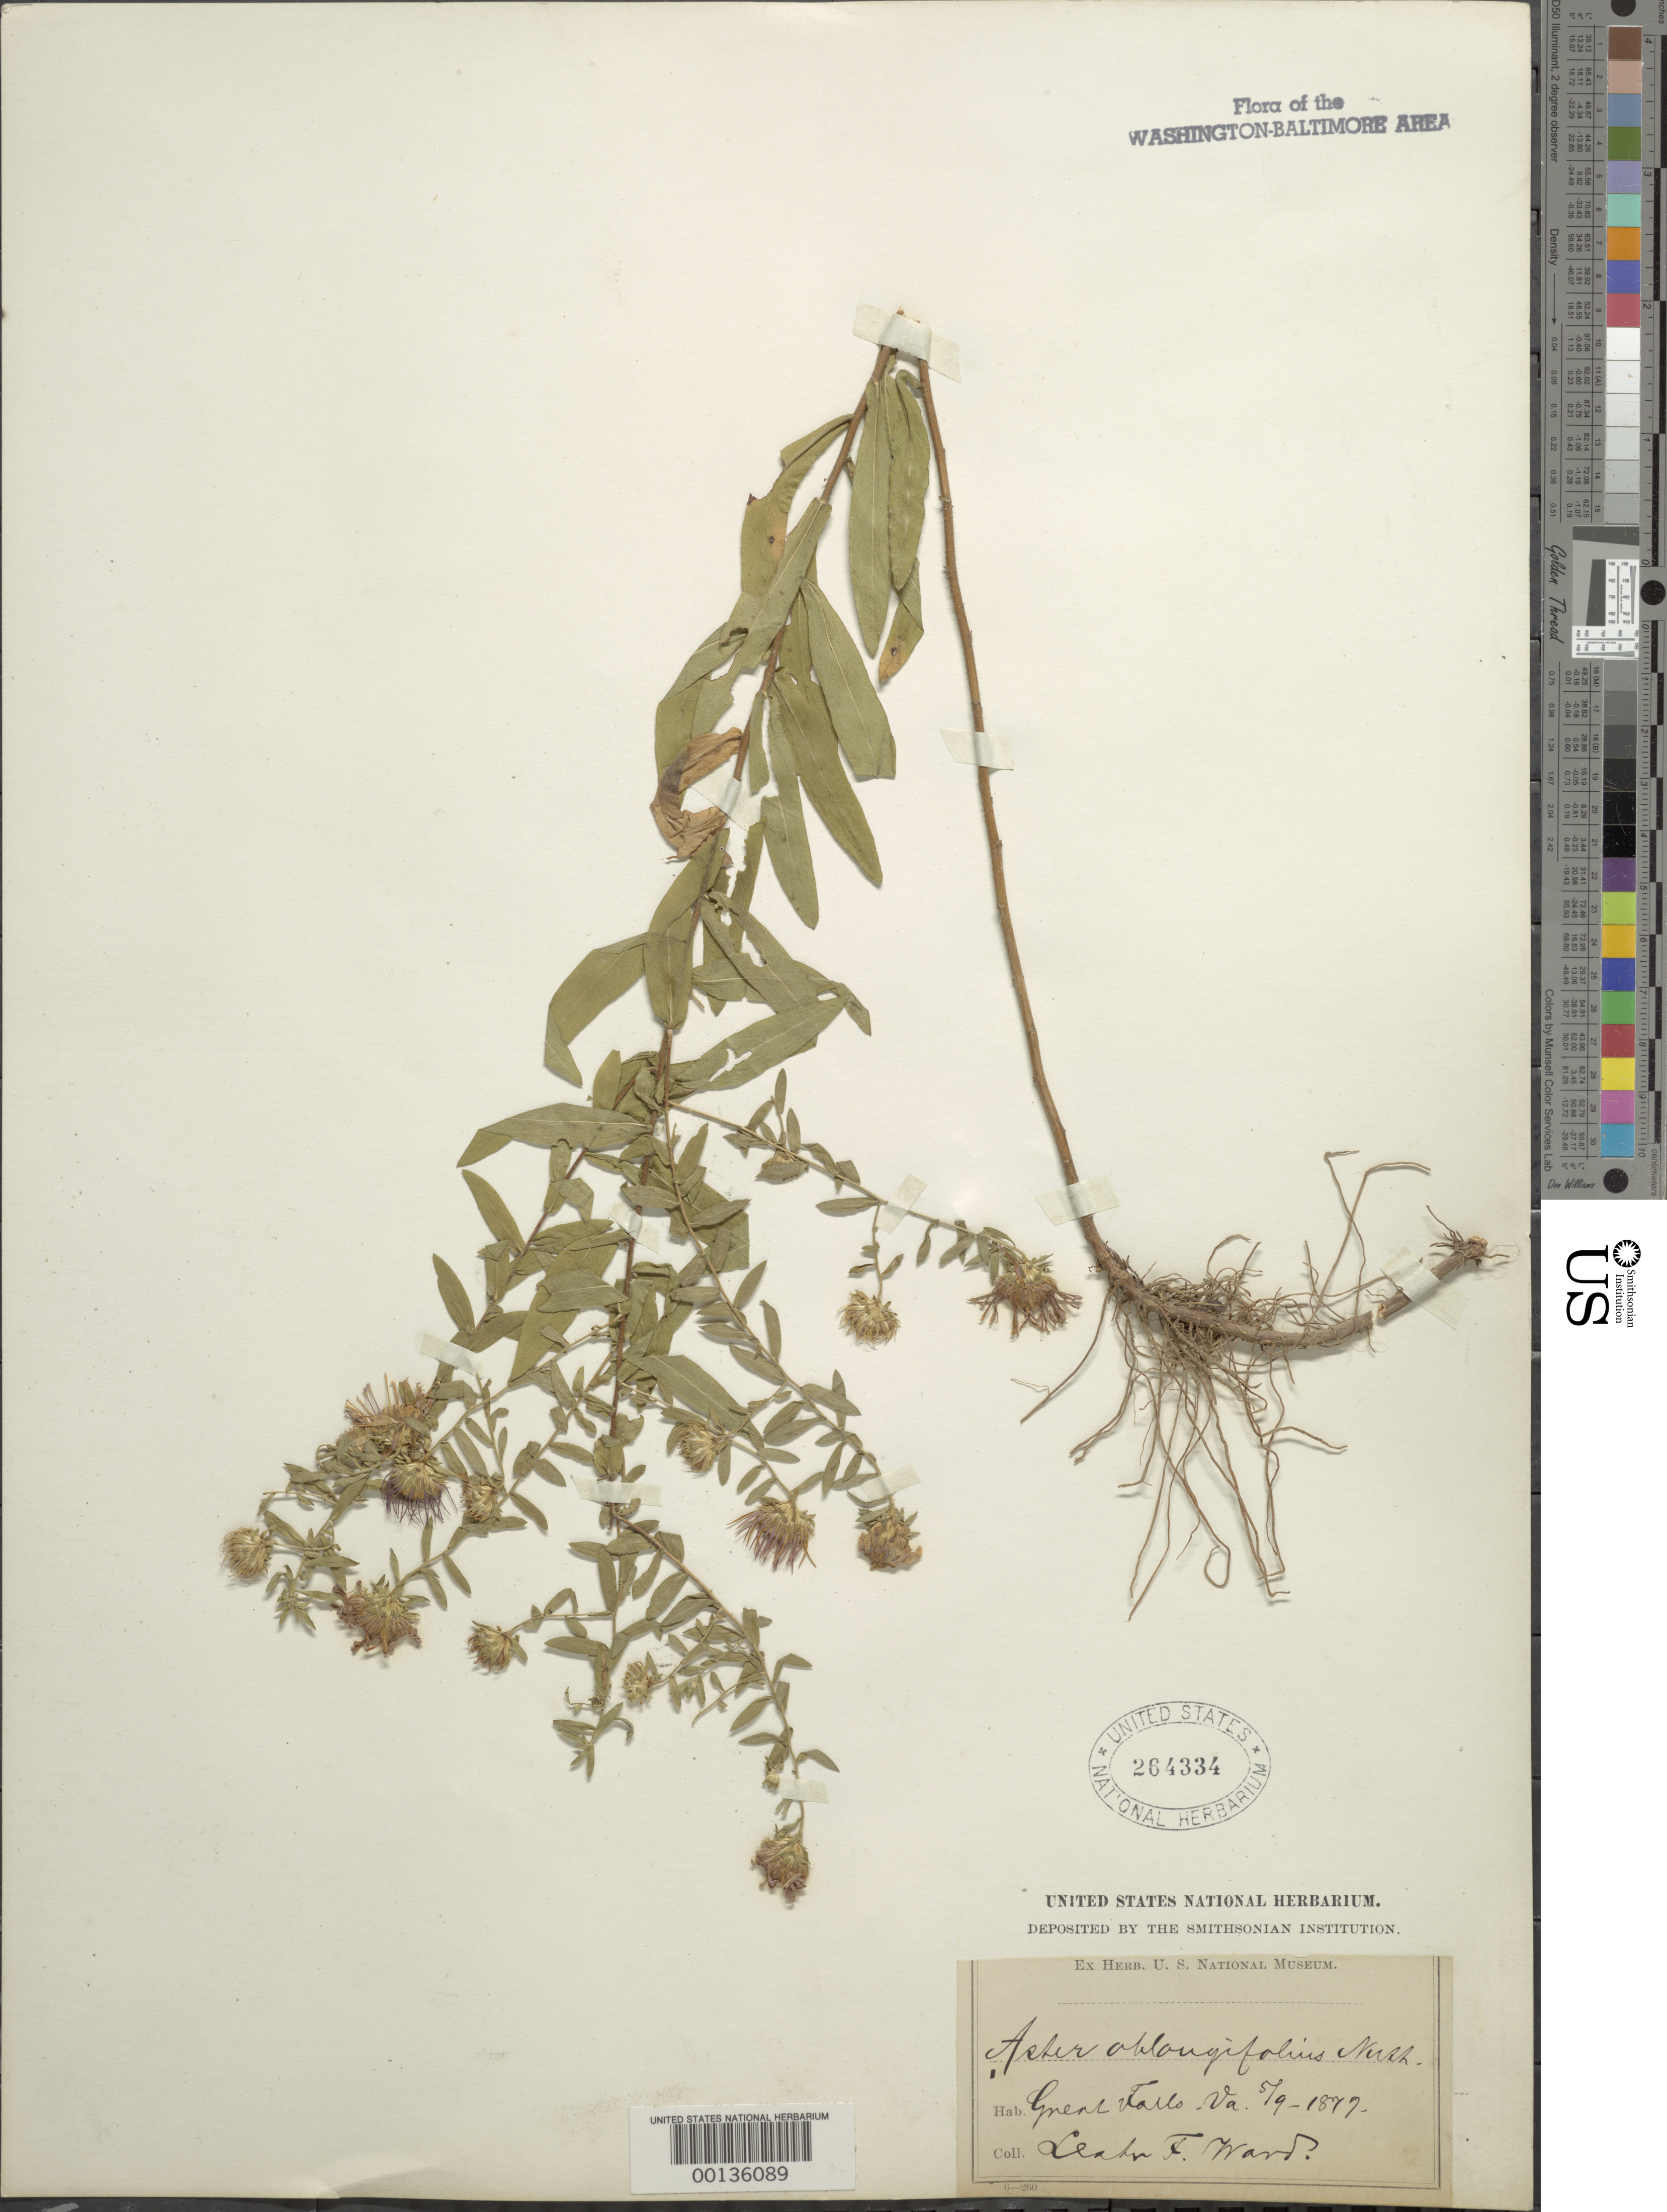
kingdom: Plantae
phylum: Tracheophyta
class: Magnoliopsida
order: Asterales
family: Asteraceae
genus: Symphyotrichum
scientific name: Symphyotrichum oblongifolium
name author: (Nutt.) G.L. Nesom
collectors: L. F. Ward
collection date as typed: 05 Sep 1877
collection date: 1877-09-05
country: United States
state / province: Virginia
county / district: Fairfax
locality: Great Falls C. & O. Canal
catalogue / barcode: US 264334